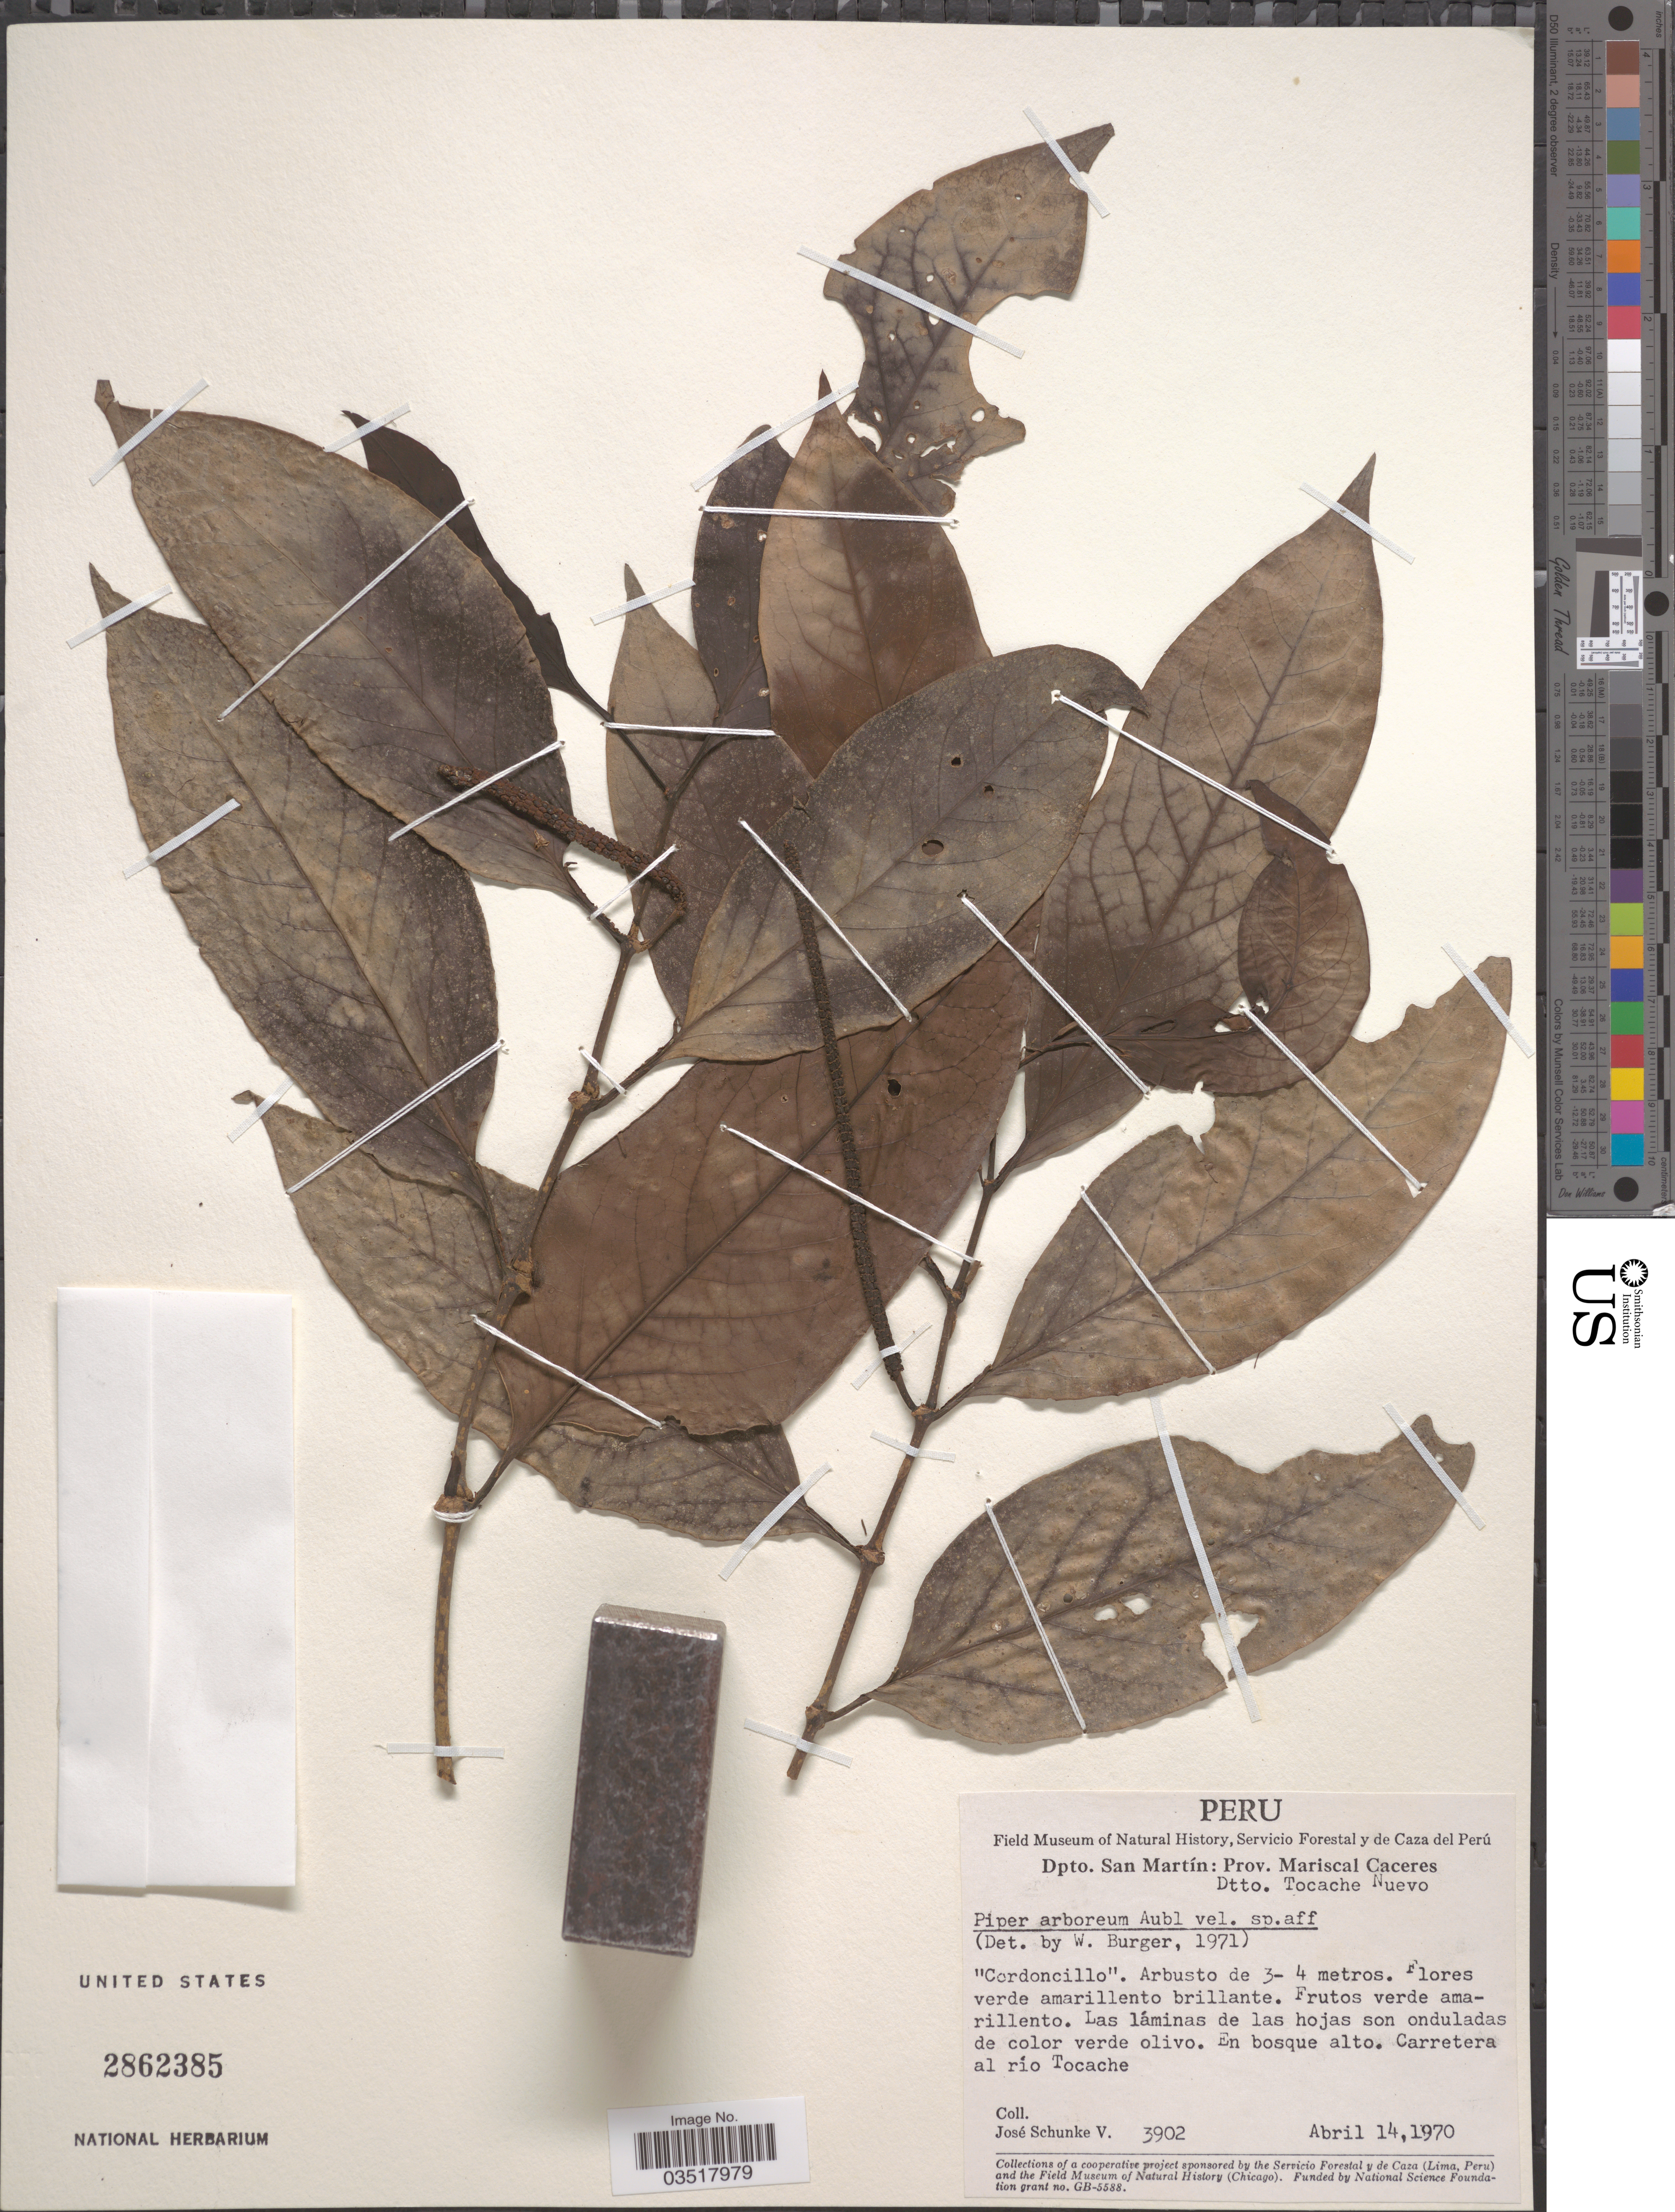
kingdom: Plantae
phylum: Tracheophyta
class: Magnoliopsida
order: Piperales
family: Piperaceae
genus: Piper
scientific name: Piper arboreum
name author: Aubl.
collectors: J. Schunke Vigo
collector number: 3902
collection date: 1970-04-14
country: Peru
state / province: San Martín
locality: Dpto. San Martín: Prov. Mariscal Caceres. Dtto. Tocache Nuevo. Carretera al río Tocache.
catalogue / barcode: US 2862385